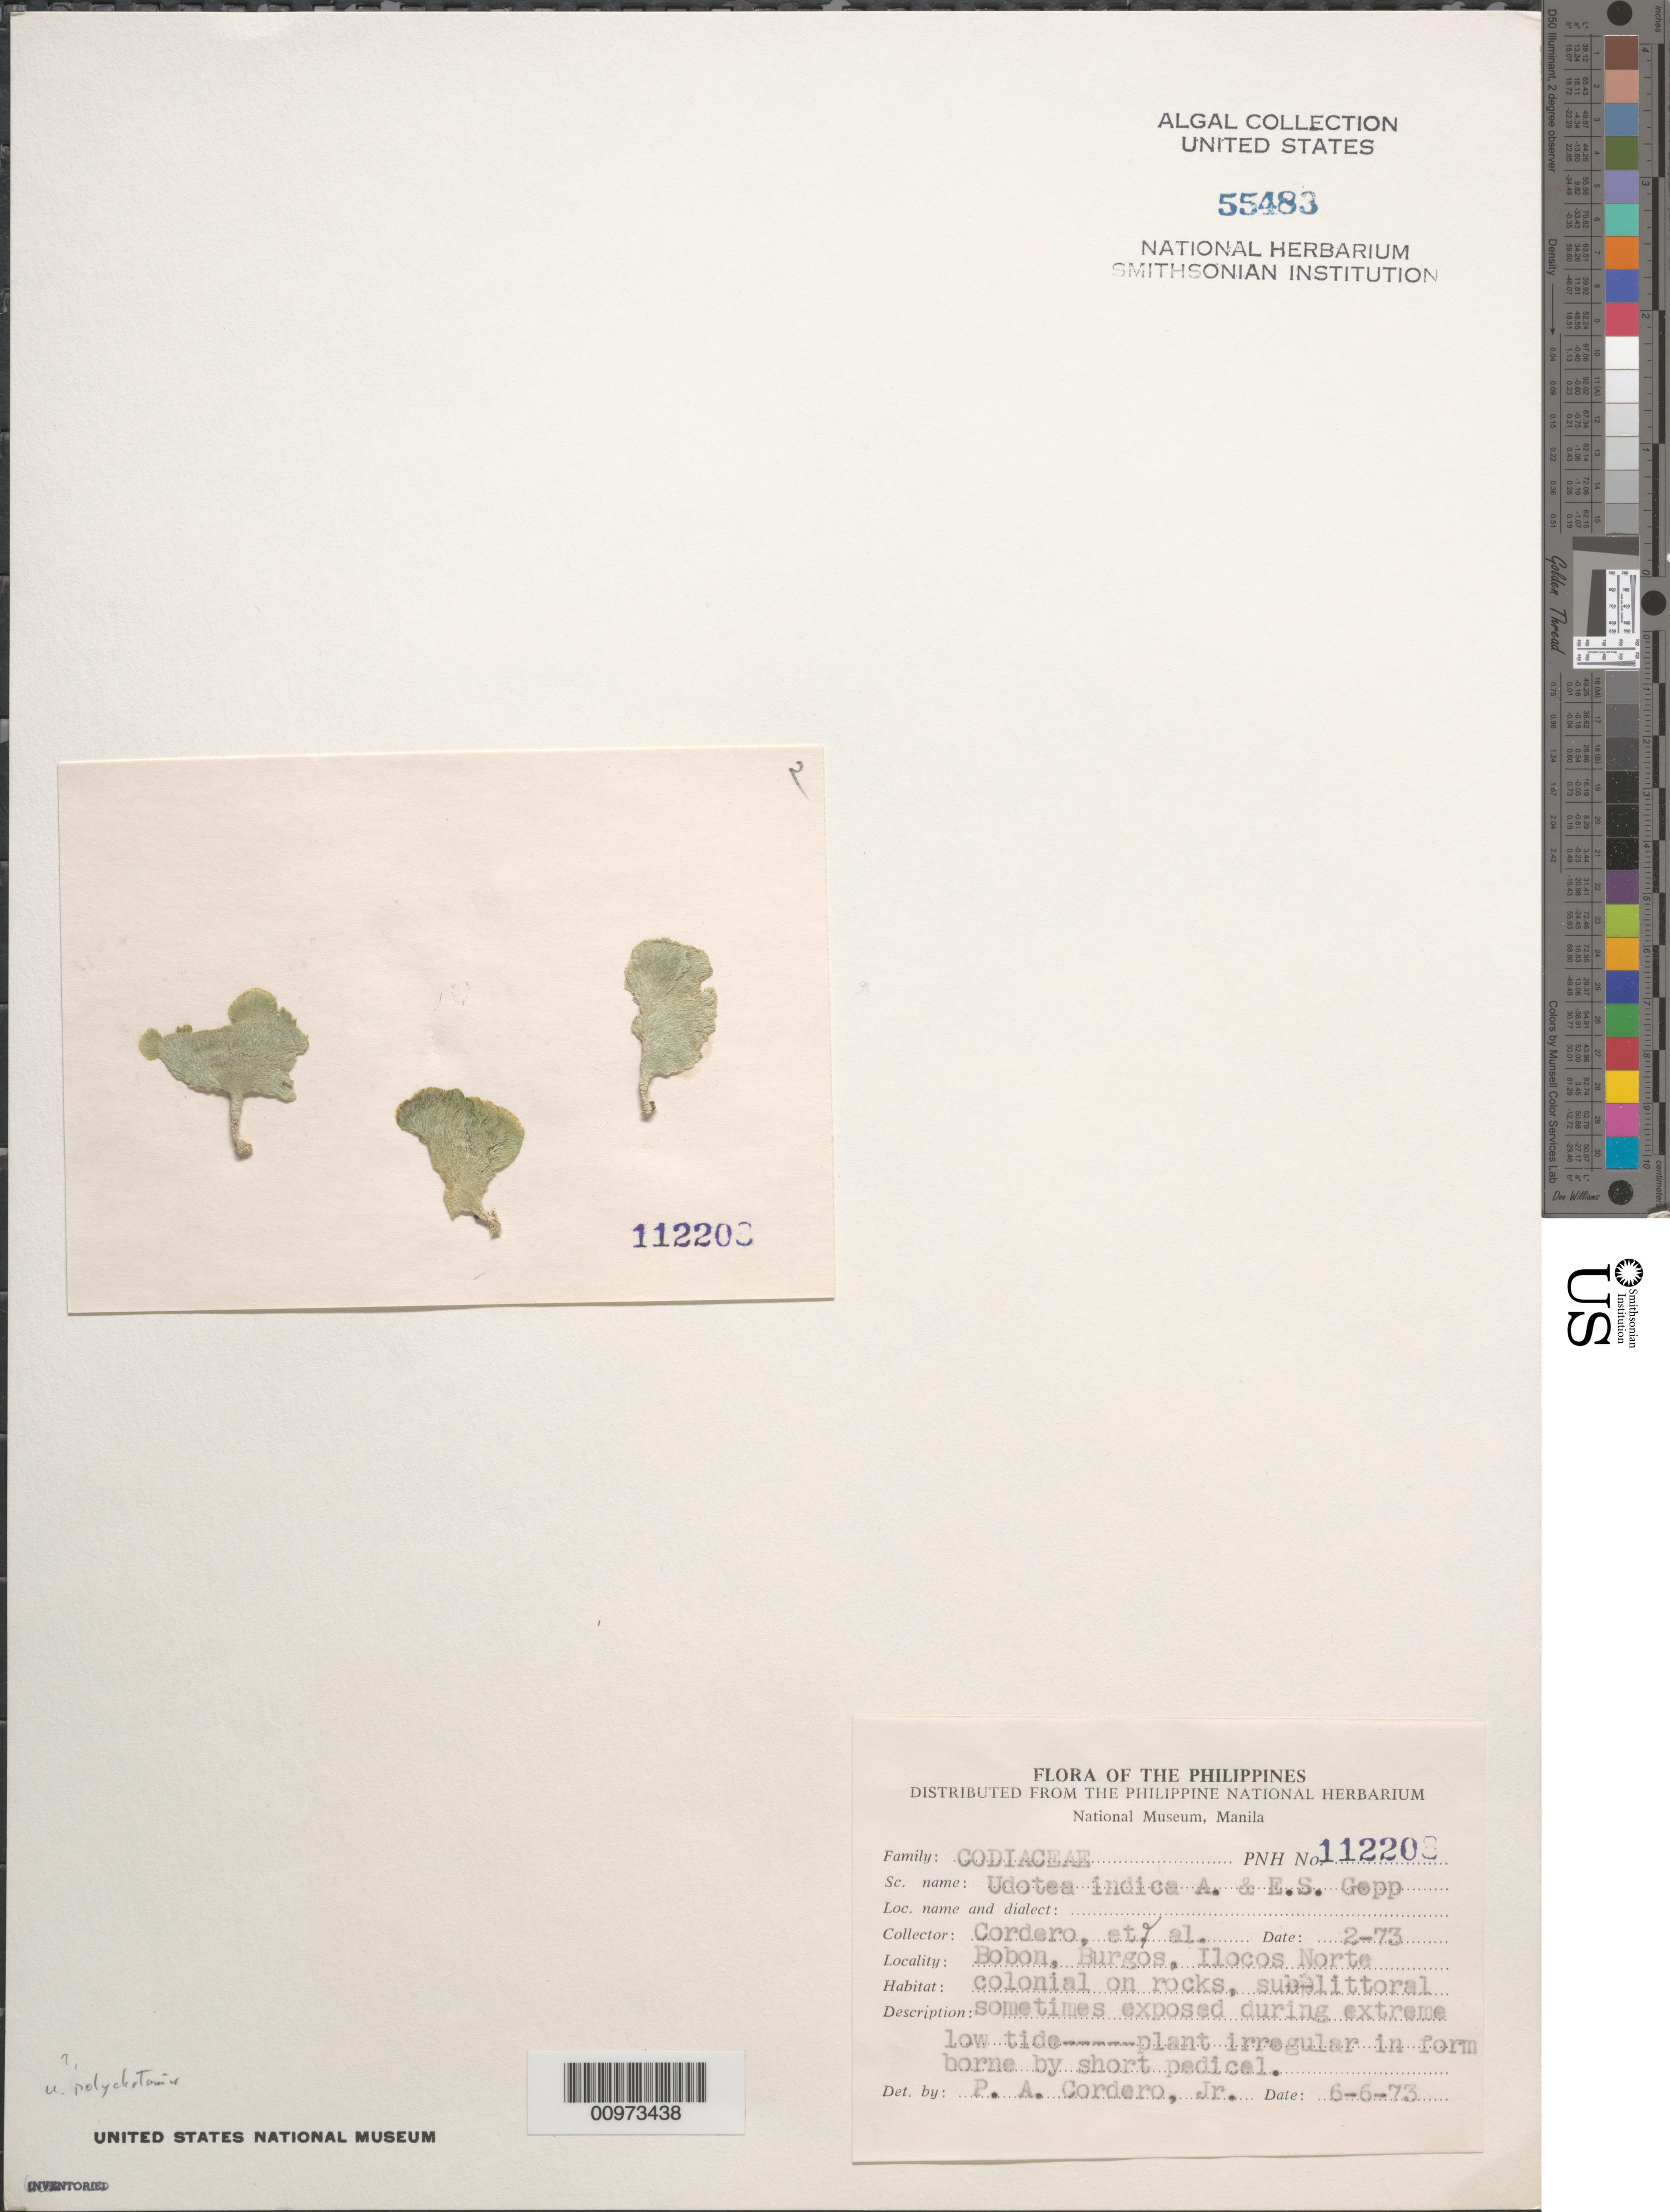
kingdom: Plantae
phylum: Chlorophyta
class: Ulvophyceae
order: Bryopsidales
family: Udoteaceae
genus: Udotea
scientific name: Udotea indica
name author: A. Gepp & E. Gepp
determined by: Cordero, P. A., Jr.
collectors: P. A. Cordero et al.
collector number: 112208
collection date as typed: Feb 1973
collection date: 1973-02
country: Philippines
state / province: Ilocos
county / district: Ilocos Norte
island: Luzon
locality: Bobon, Burgos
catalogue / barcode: US 55483